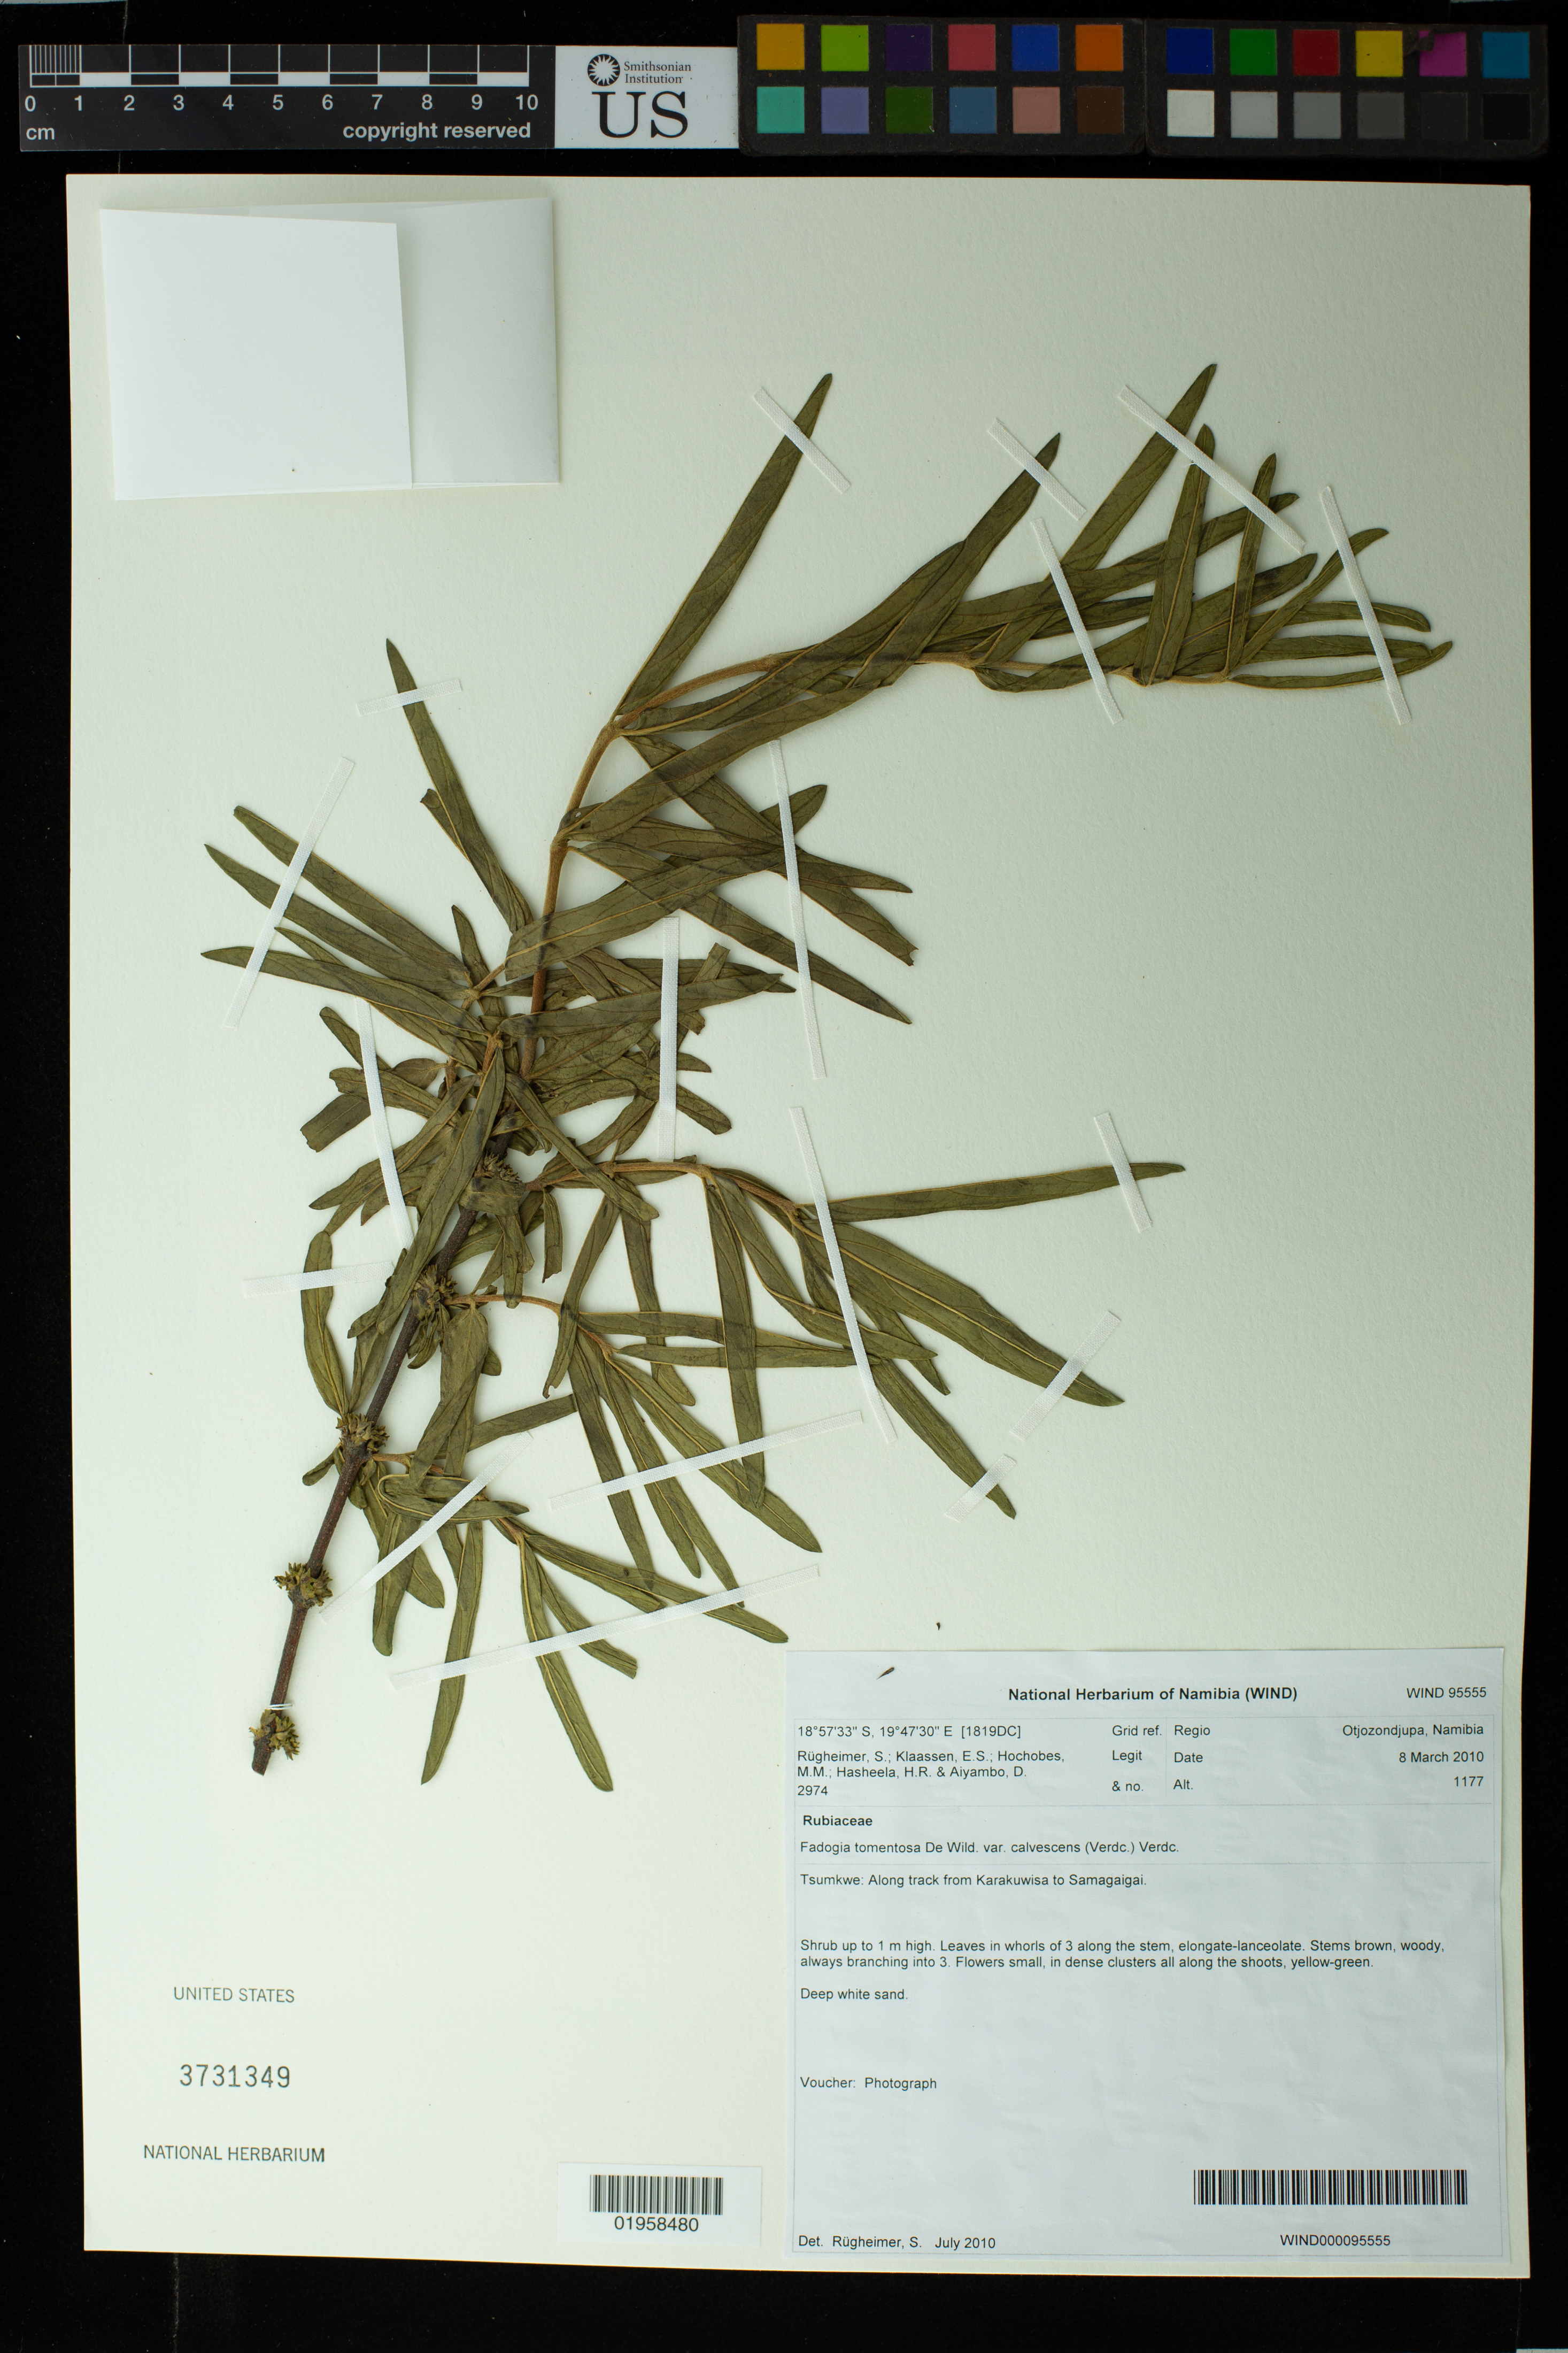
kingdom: Plantae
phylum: Tracheophyta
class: Magnoliopsida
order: Gentianales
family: Rubiaceae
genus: Fadogia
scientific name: Fadogia tomentosa var. calvescens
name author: (Verdc.) Verdc.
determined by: Rugheimer, S.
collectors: S. Rugheimer, E. S. Klaassen, M. Hochobes, H. Hasheela & D. Aiyambo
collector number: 2974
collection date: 2010-03-08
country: Namibia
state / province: Otjozondjupa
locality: Tsumkwe; Along track from Karakuwisa to Samagaigai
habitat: Deep white sand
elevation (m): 1177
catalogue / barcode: US 3731349